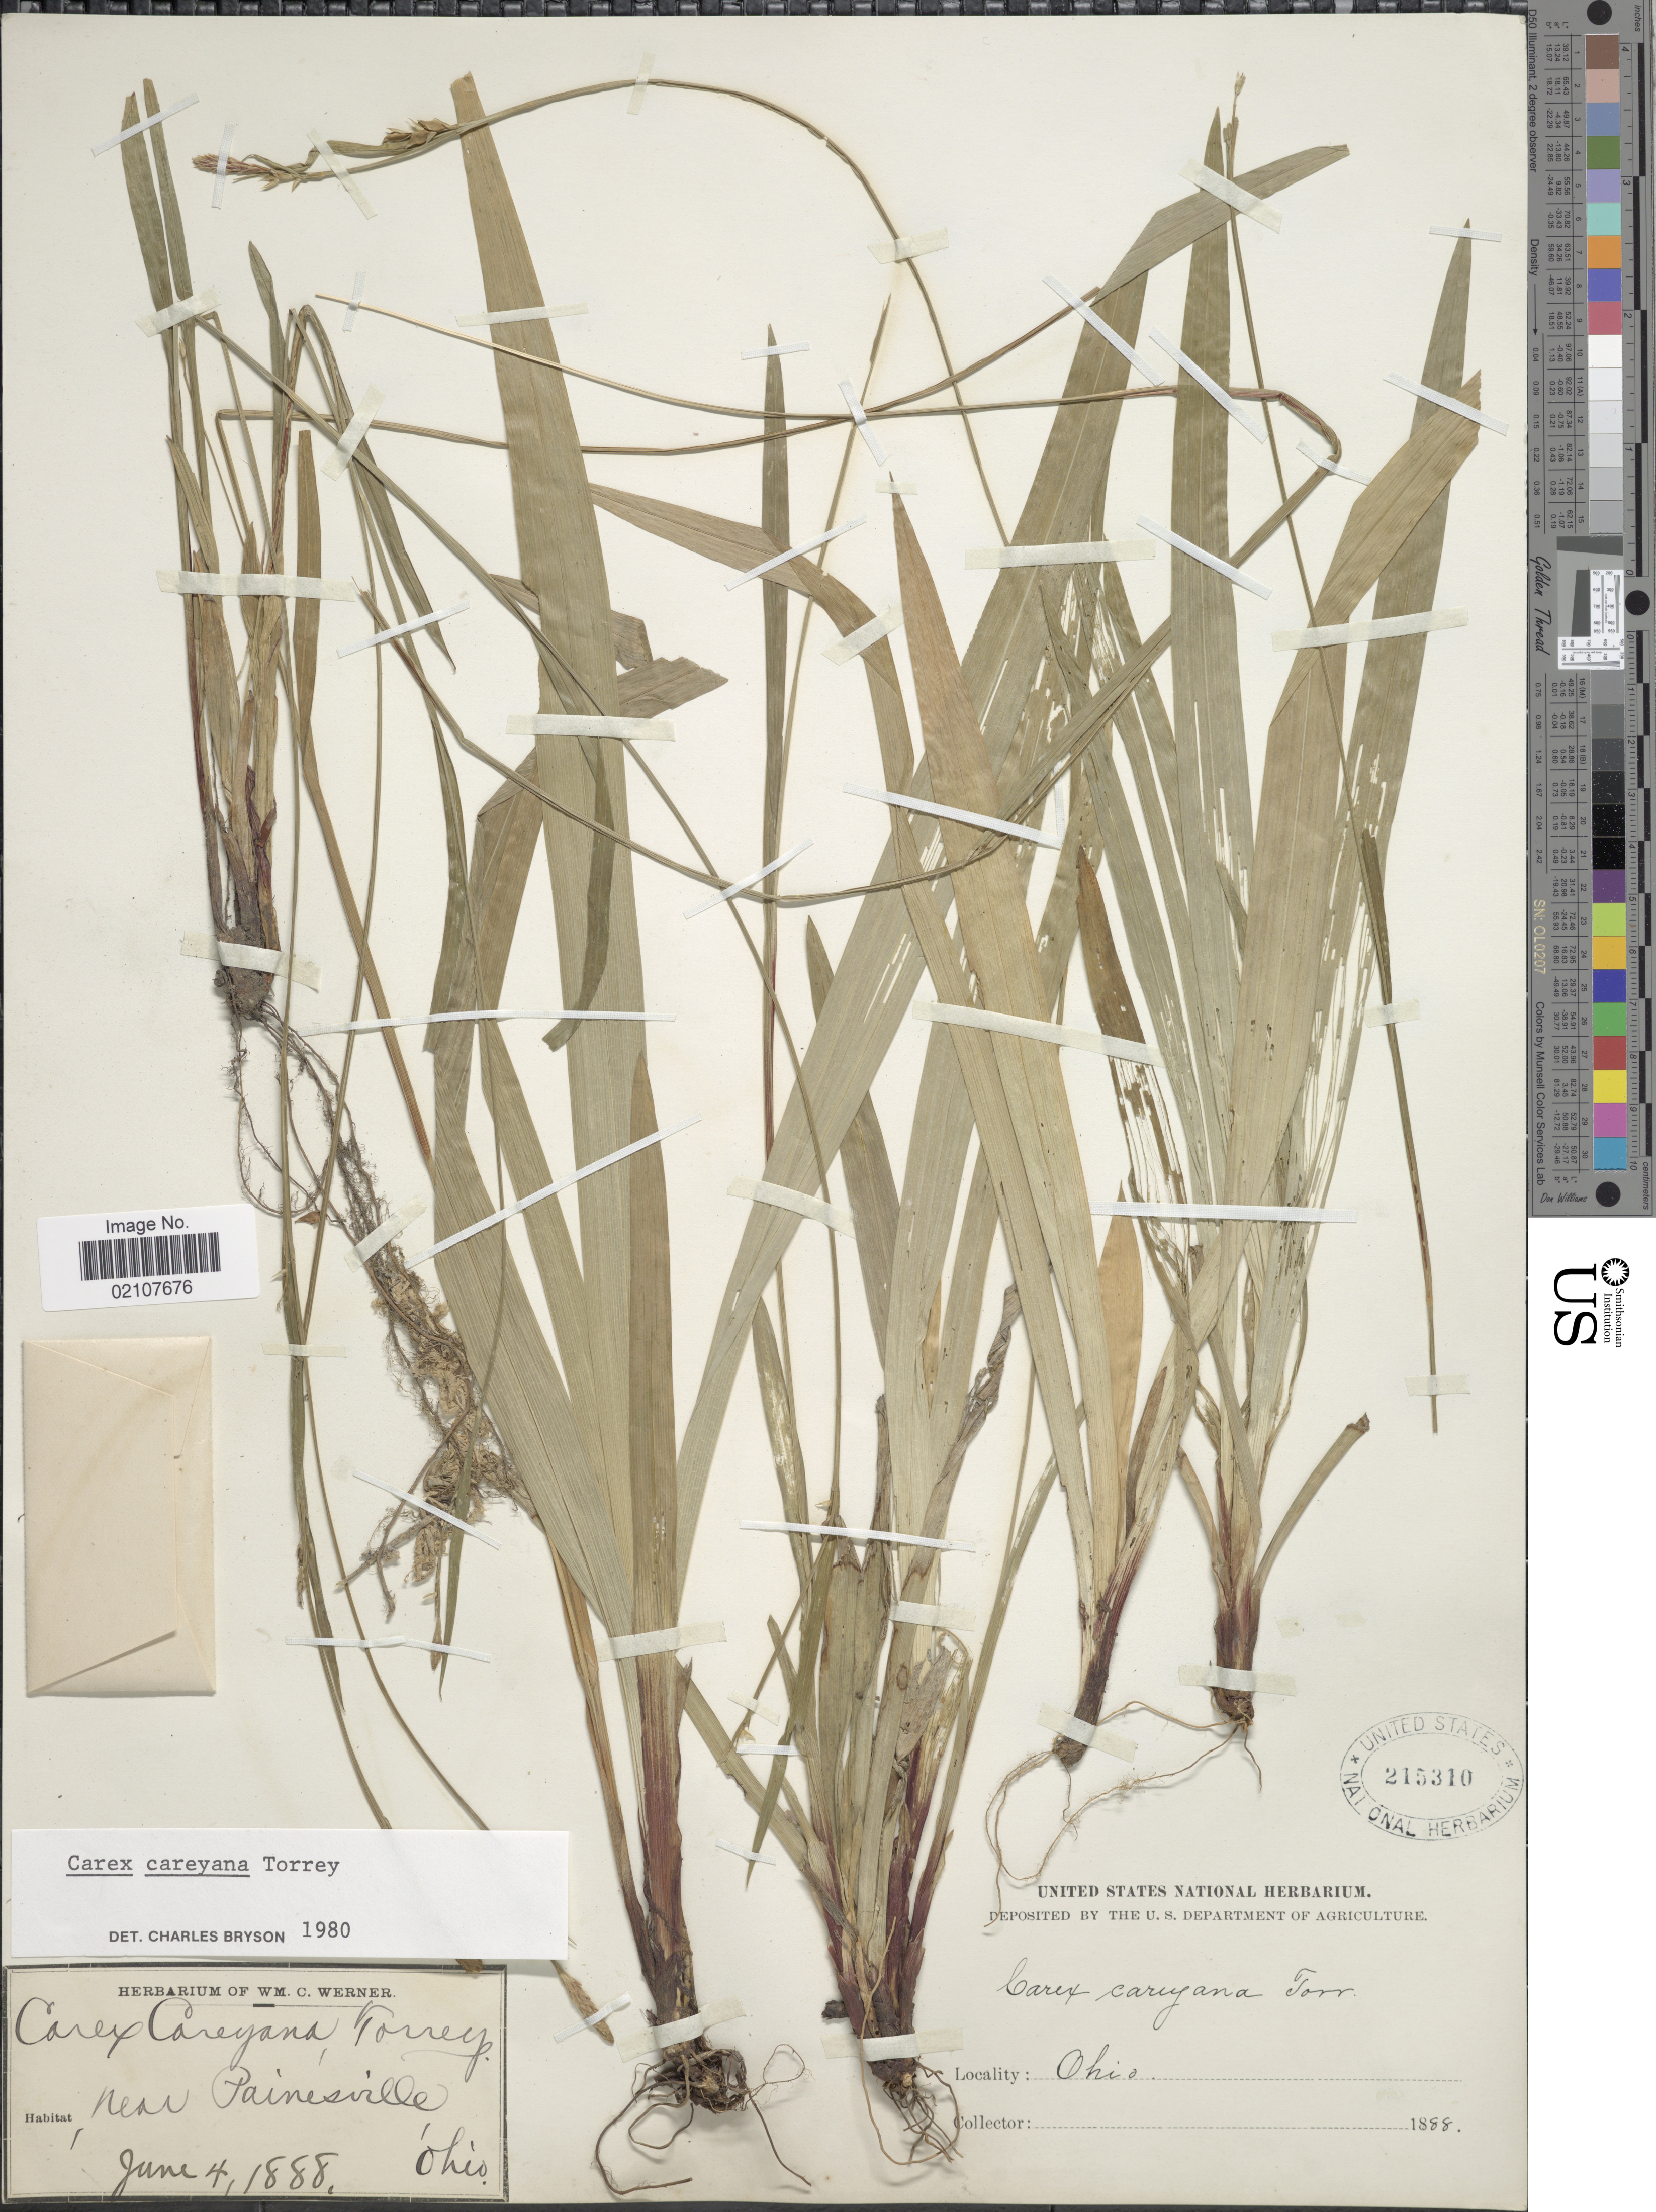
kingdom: Plantae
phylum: Tracheophyta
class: Liliopsida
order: Poales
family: Cyperaceae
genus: Carex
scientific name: Carex careyana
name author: Torr. ex Dewey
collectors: ex herb. Wm. C. Werner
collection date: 1888-06-04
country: United States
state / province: Ohio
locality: Near Painsville.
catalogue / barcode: US 215310